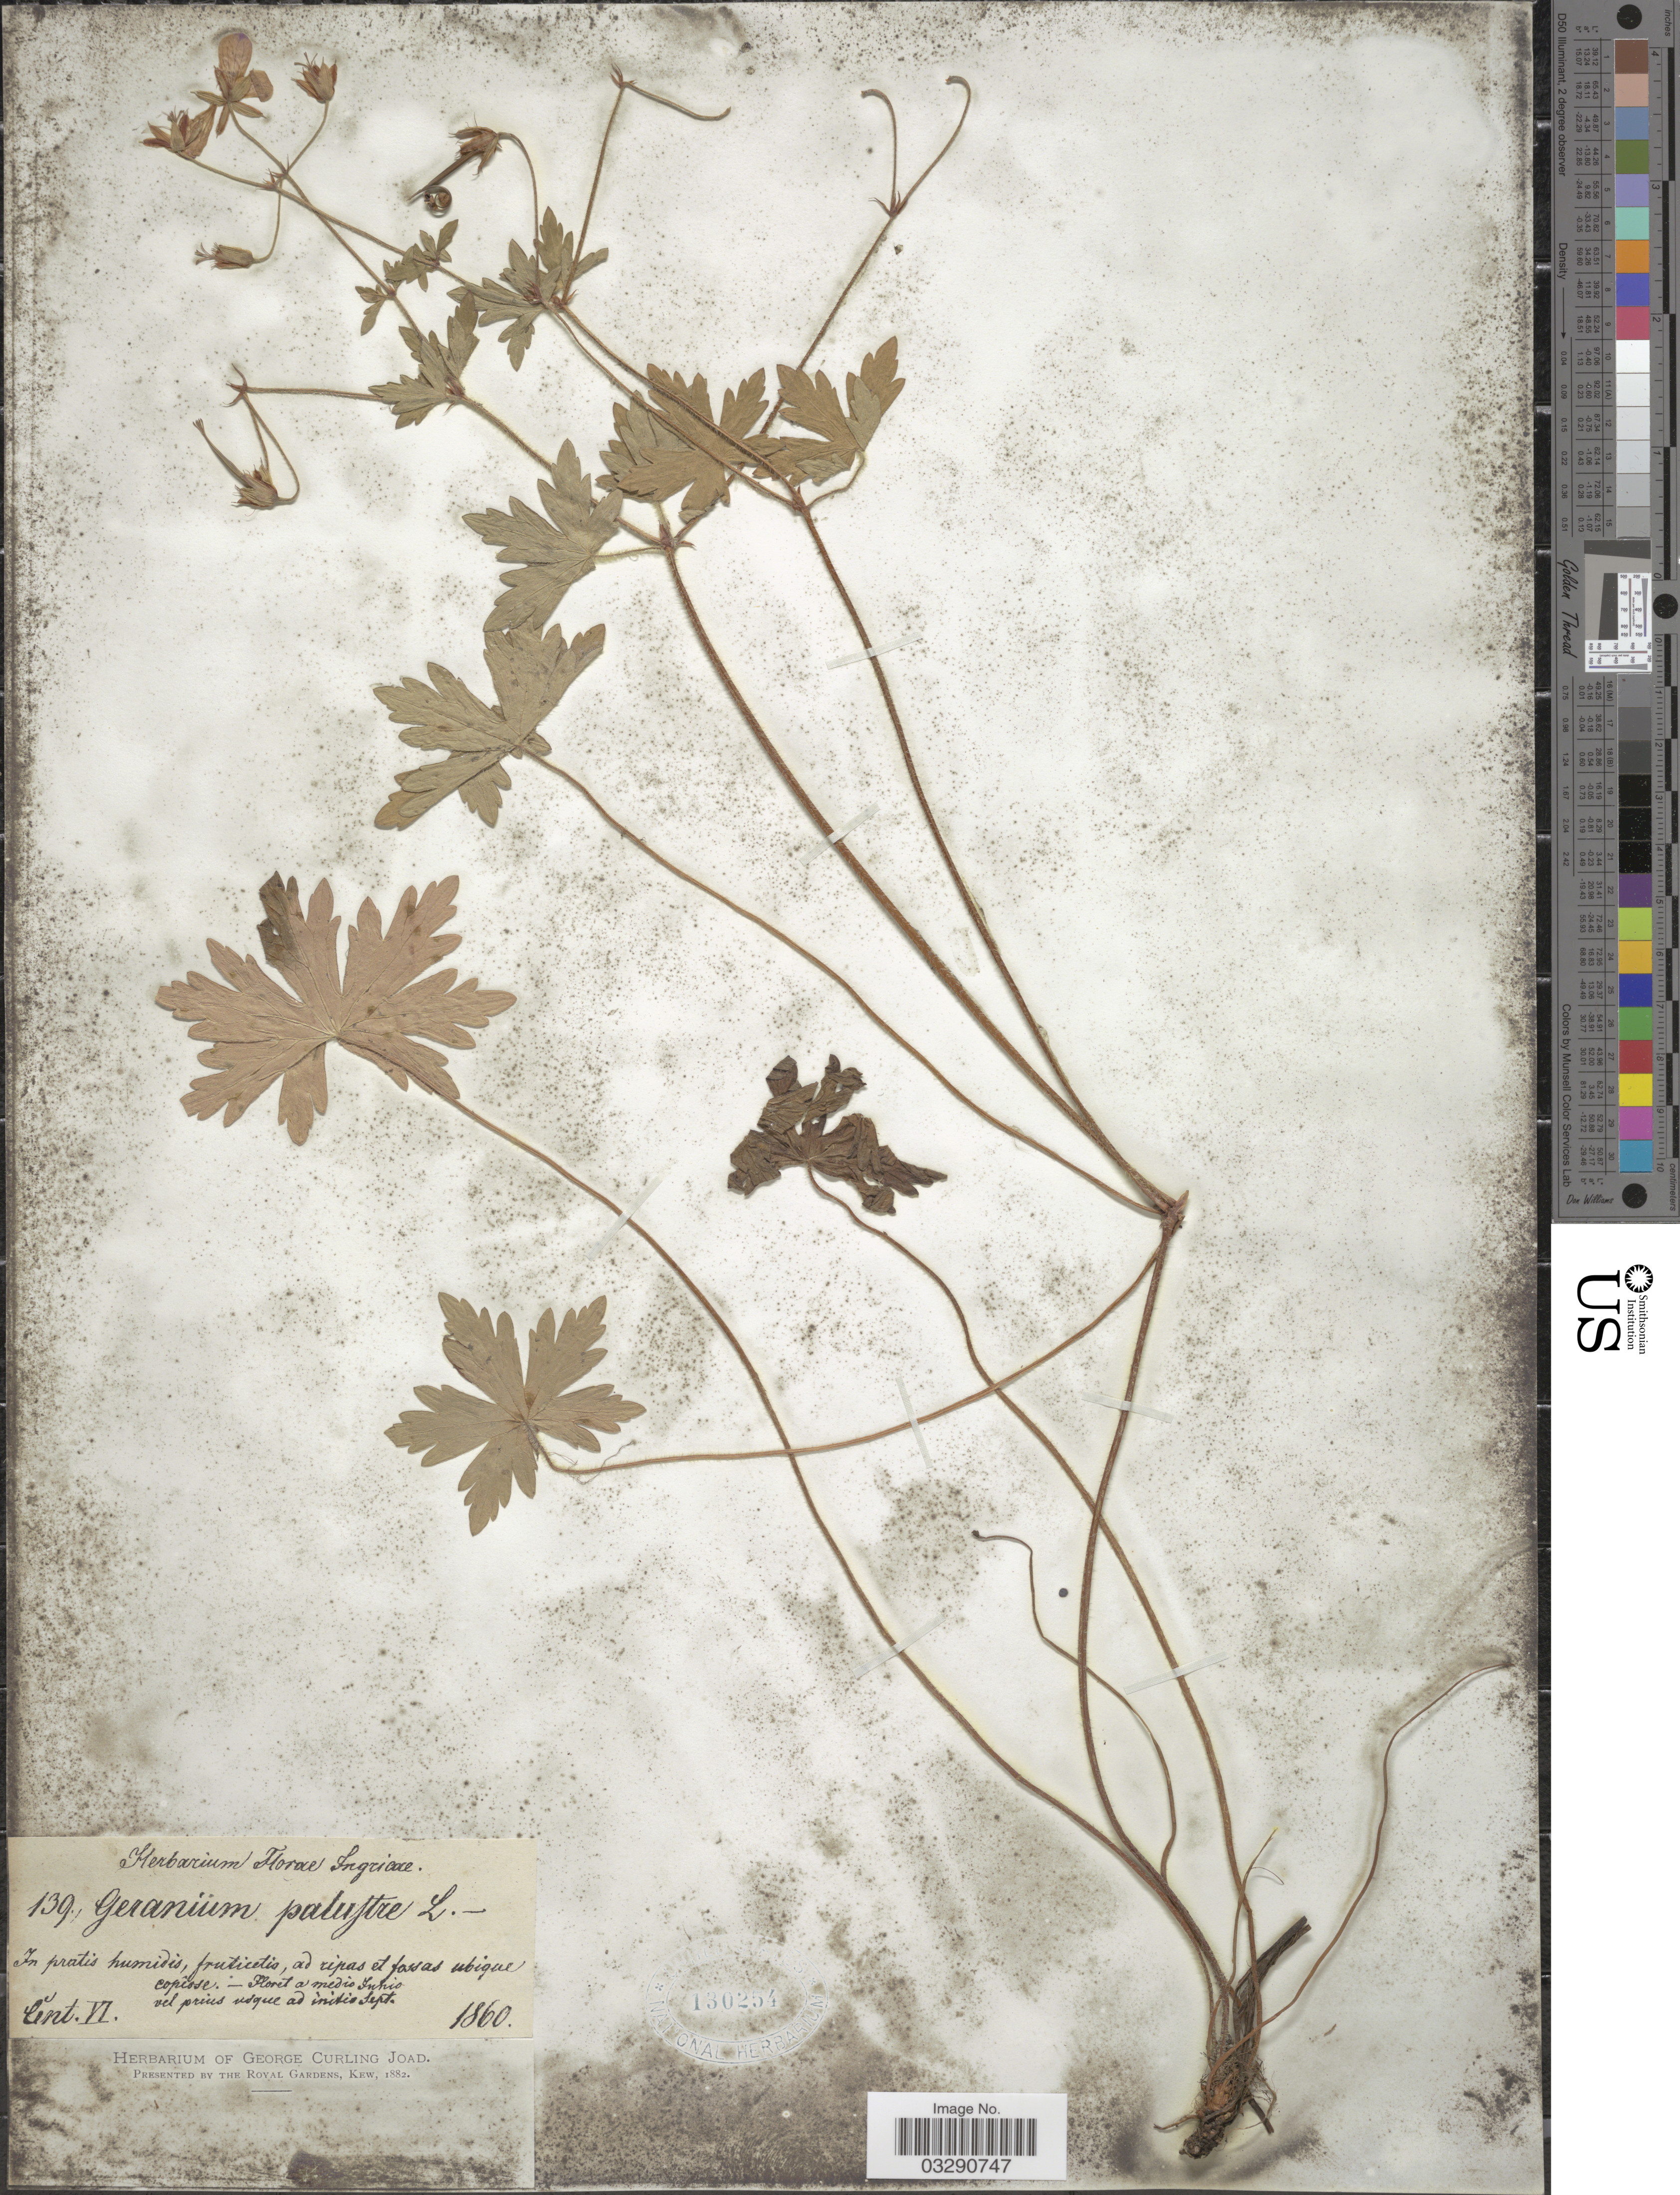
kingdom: Plantae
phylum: Tracheophyta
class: Magnoliopsida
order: Geraniales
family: Geraniaceae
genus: Geranium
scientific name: Geranium palustre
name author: L.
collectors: ex herb. Florae Ingricae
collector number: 139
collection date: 1860-09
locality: Medio Intrio [unsure placement]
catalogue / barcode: US 130254